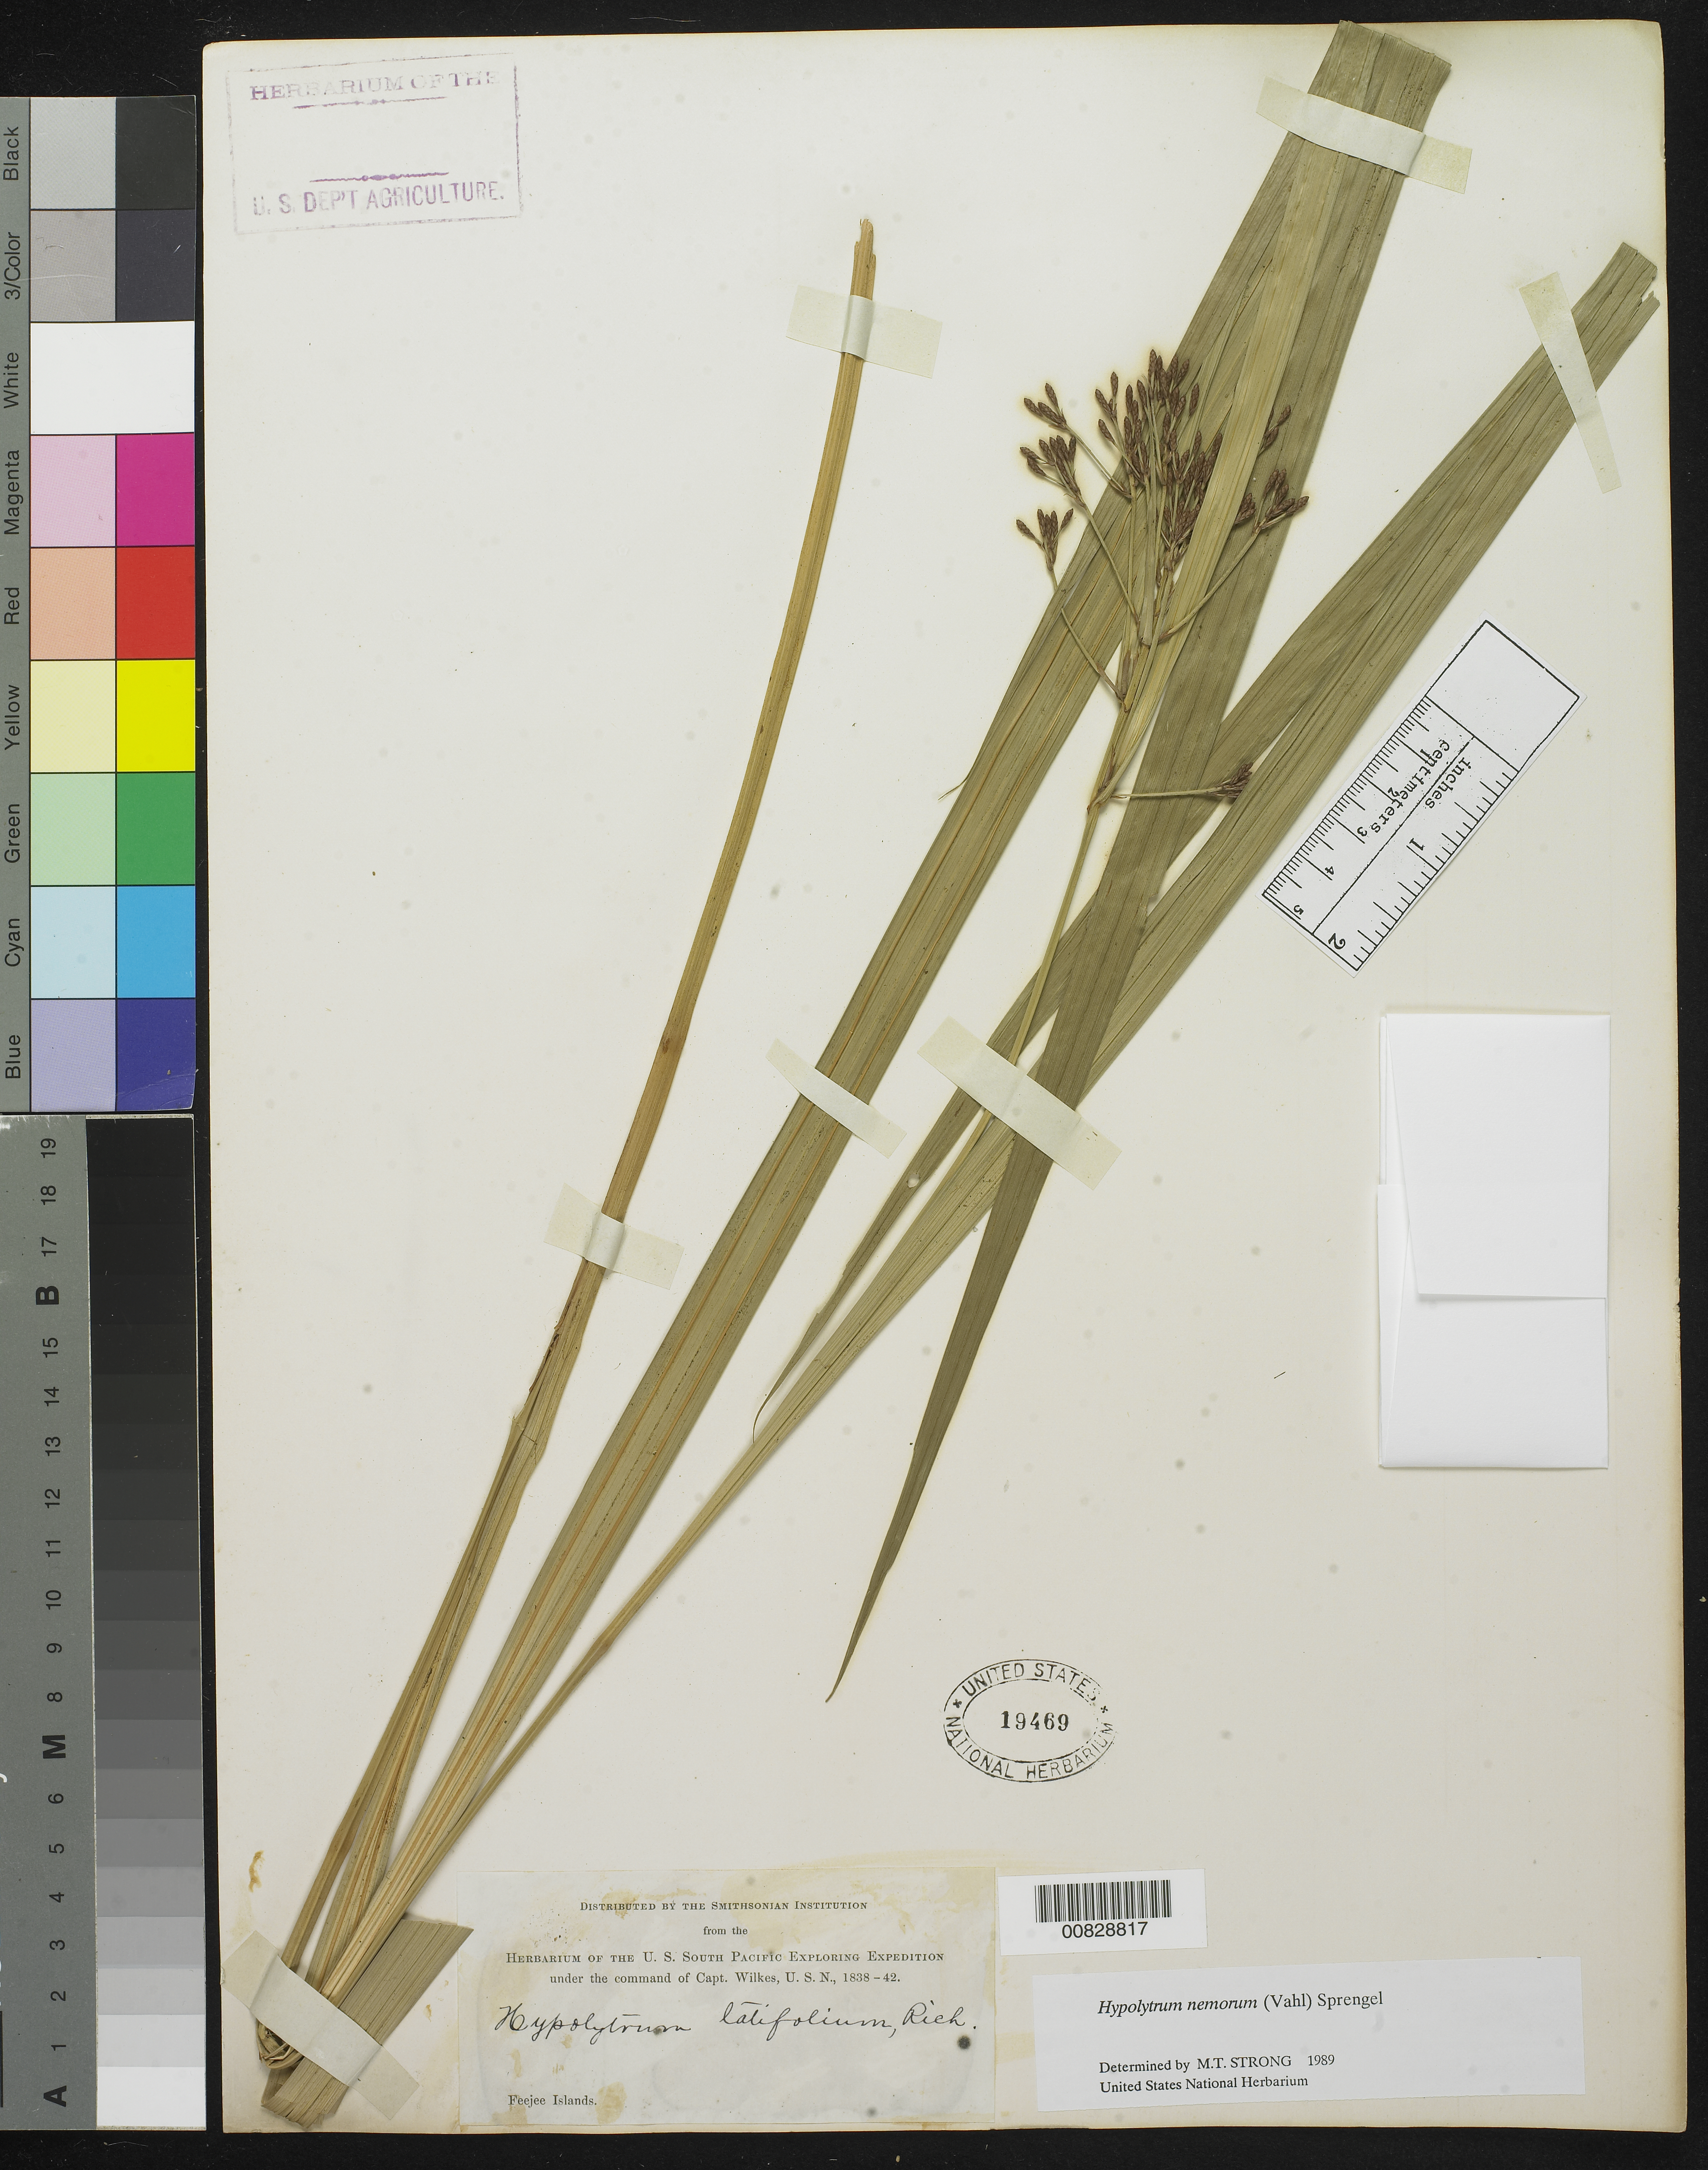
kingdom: Plantae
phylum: Tracheophyta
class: Liliopsida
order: Poales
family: Cyperaceae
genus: Hypolytrum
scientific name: Hypolytrum nemorum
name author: (Vahl) Spreng.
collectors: Wilkes Explor. Exped.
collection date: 1838/1842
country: Fiji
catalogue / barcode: US 19469